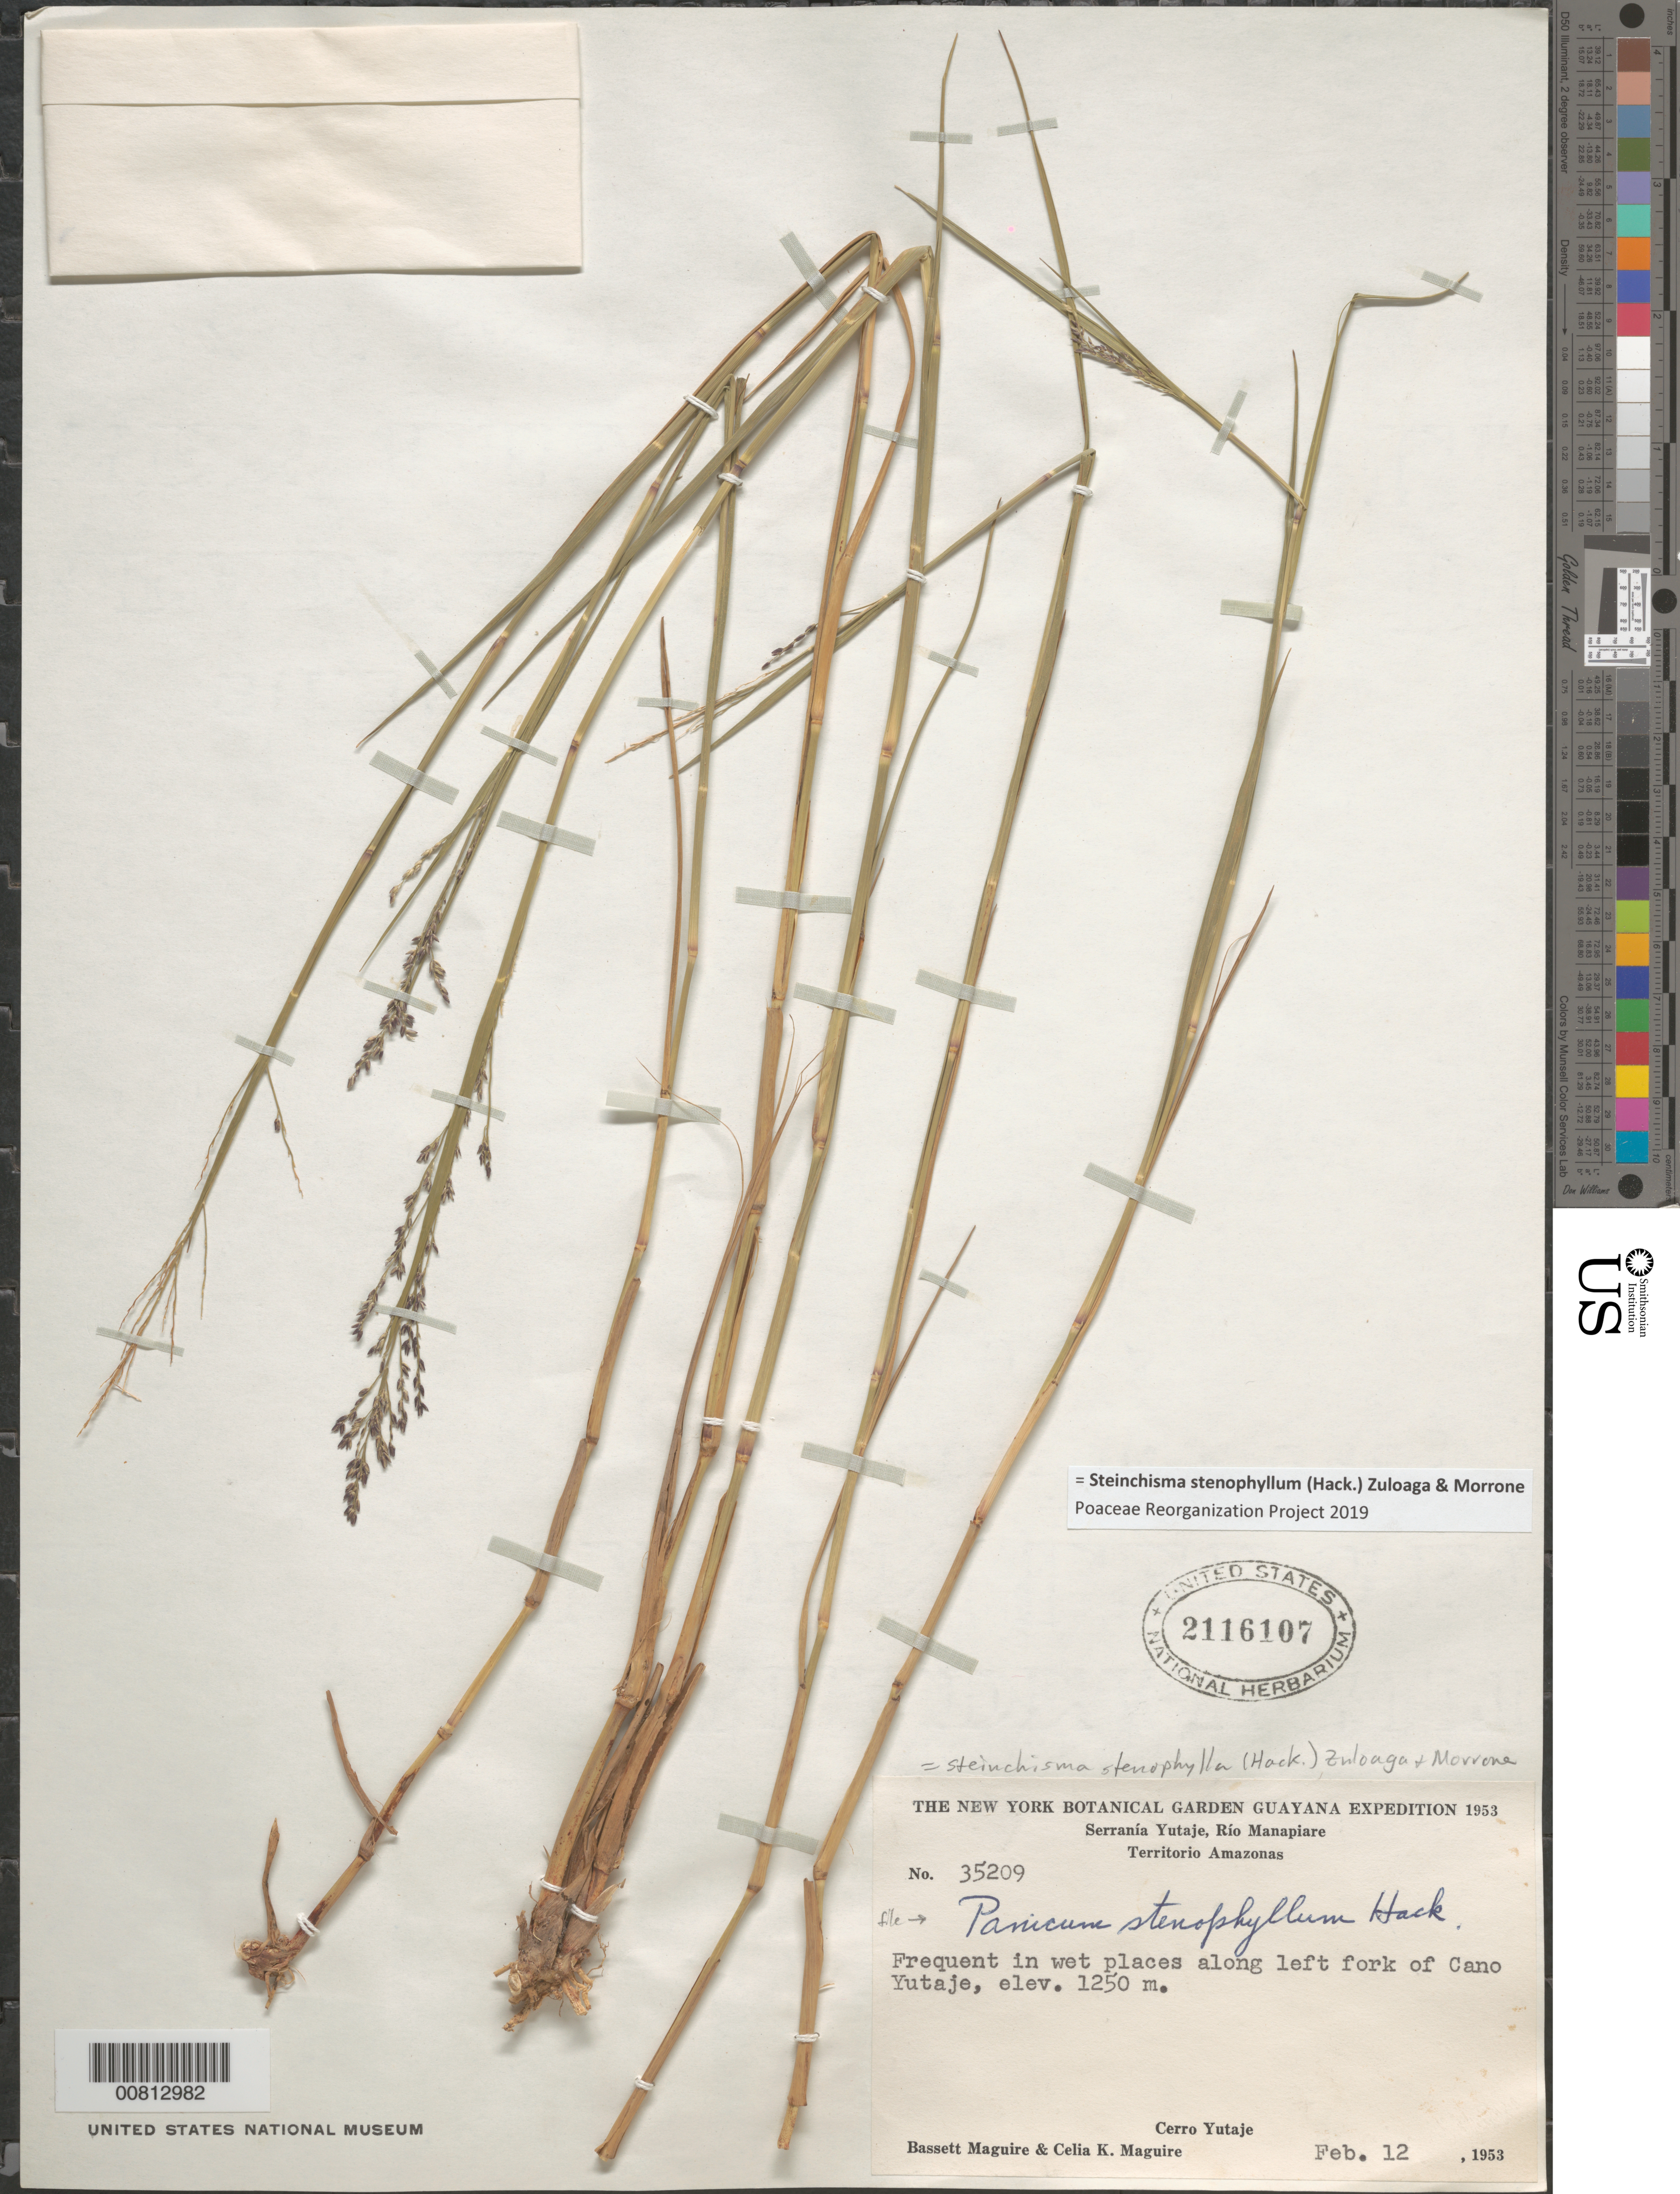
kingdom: Plantae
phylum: Tracheophyta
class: Liliopsida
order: Poales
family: Poaceae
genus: Panicum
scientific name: Panicum stenophyllum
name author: Hack.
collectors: B. Maguire & C. K. Maguire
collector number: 35209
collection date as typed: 12-Feb-53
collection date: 1953-02-12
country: Venezuela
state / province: Amazonas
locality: Cerro Yutajé, left fork of Caño Yutajé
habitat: Wet places along river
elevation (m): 1250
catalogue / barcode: US 2116107